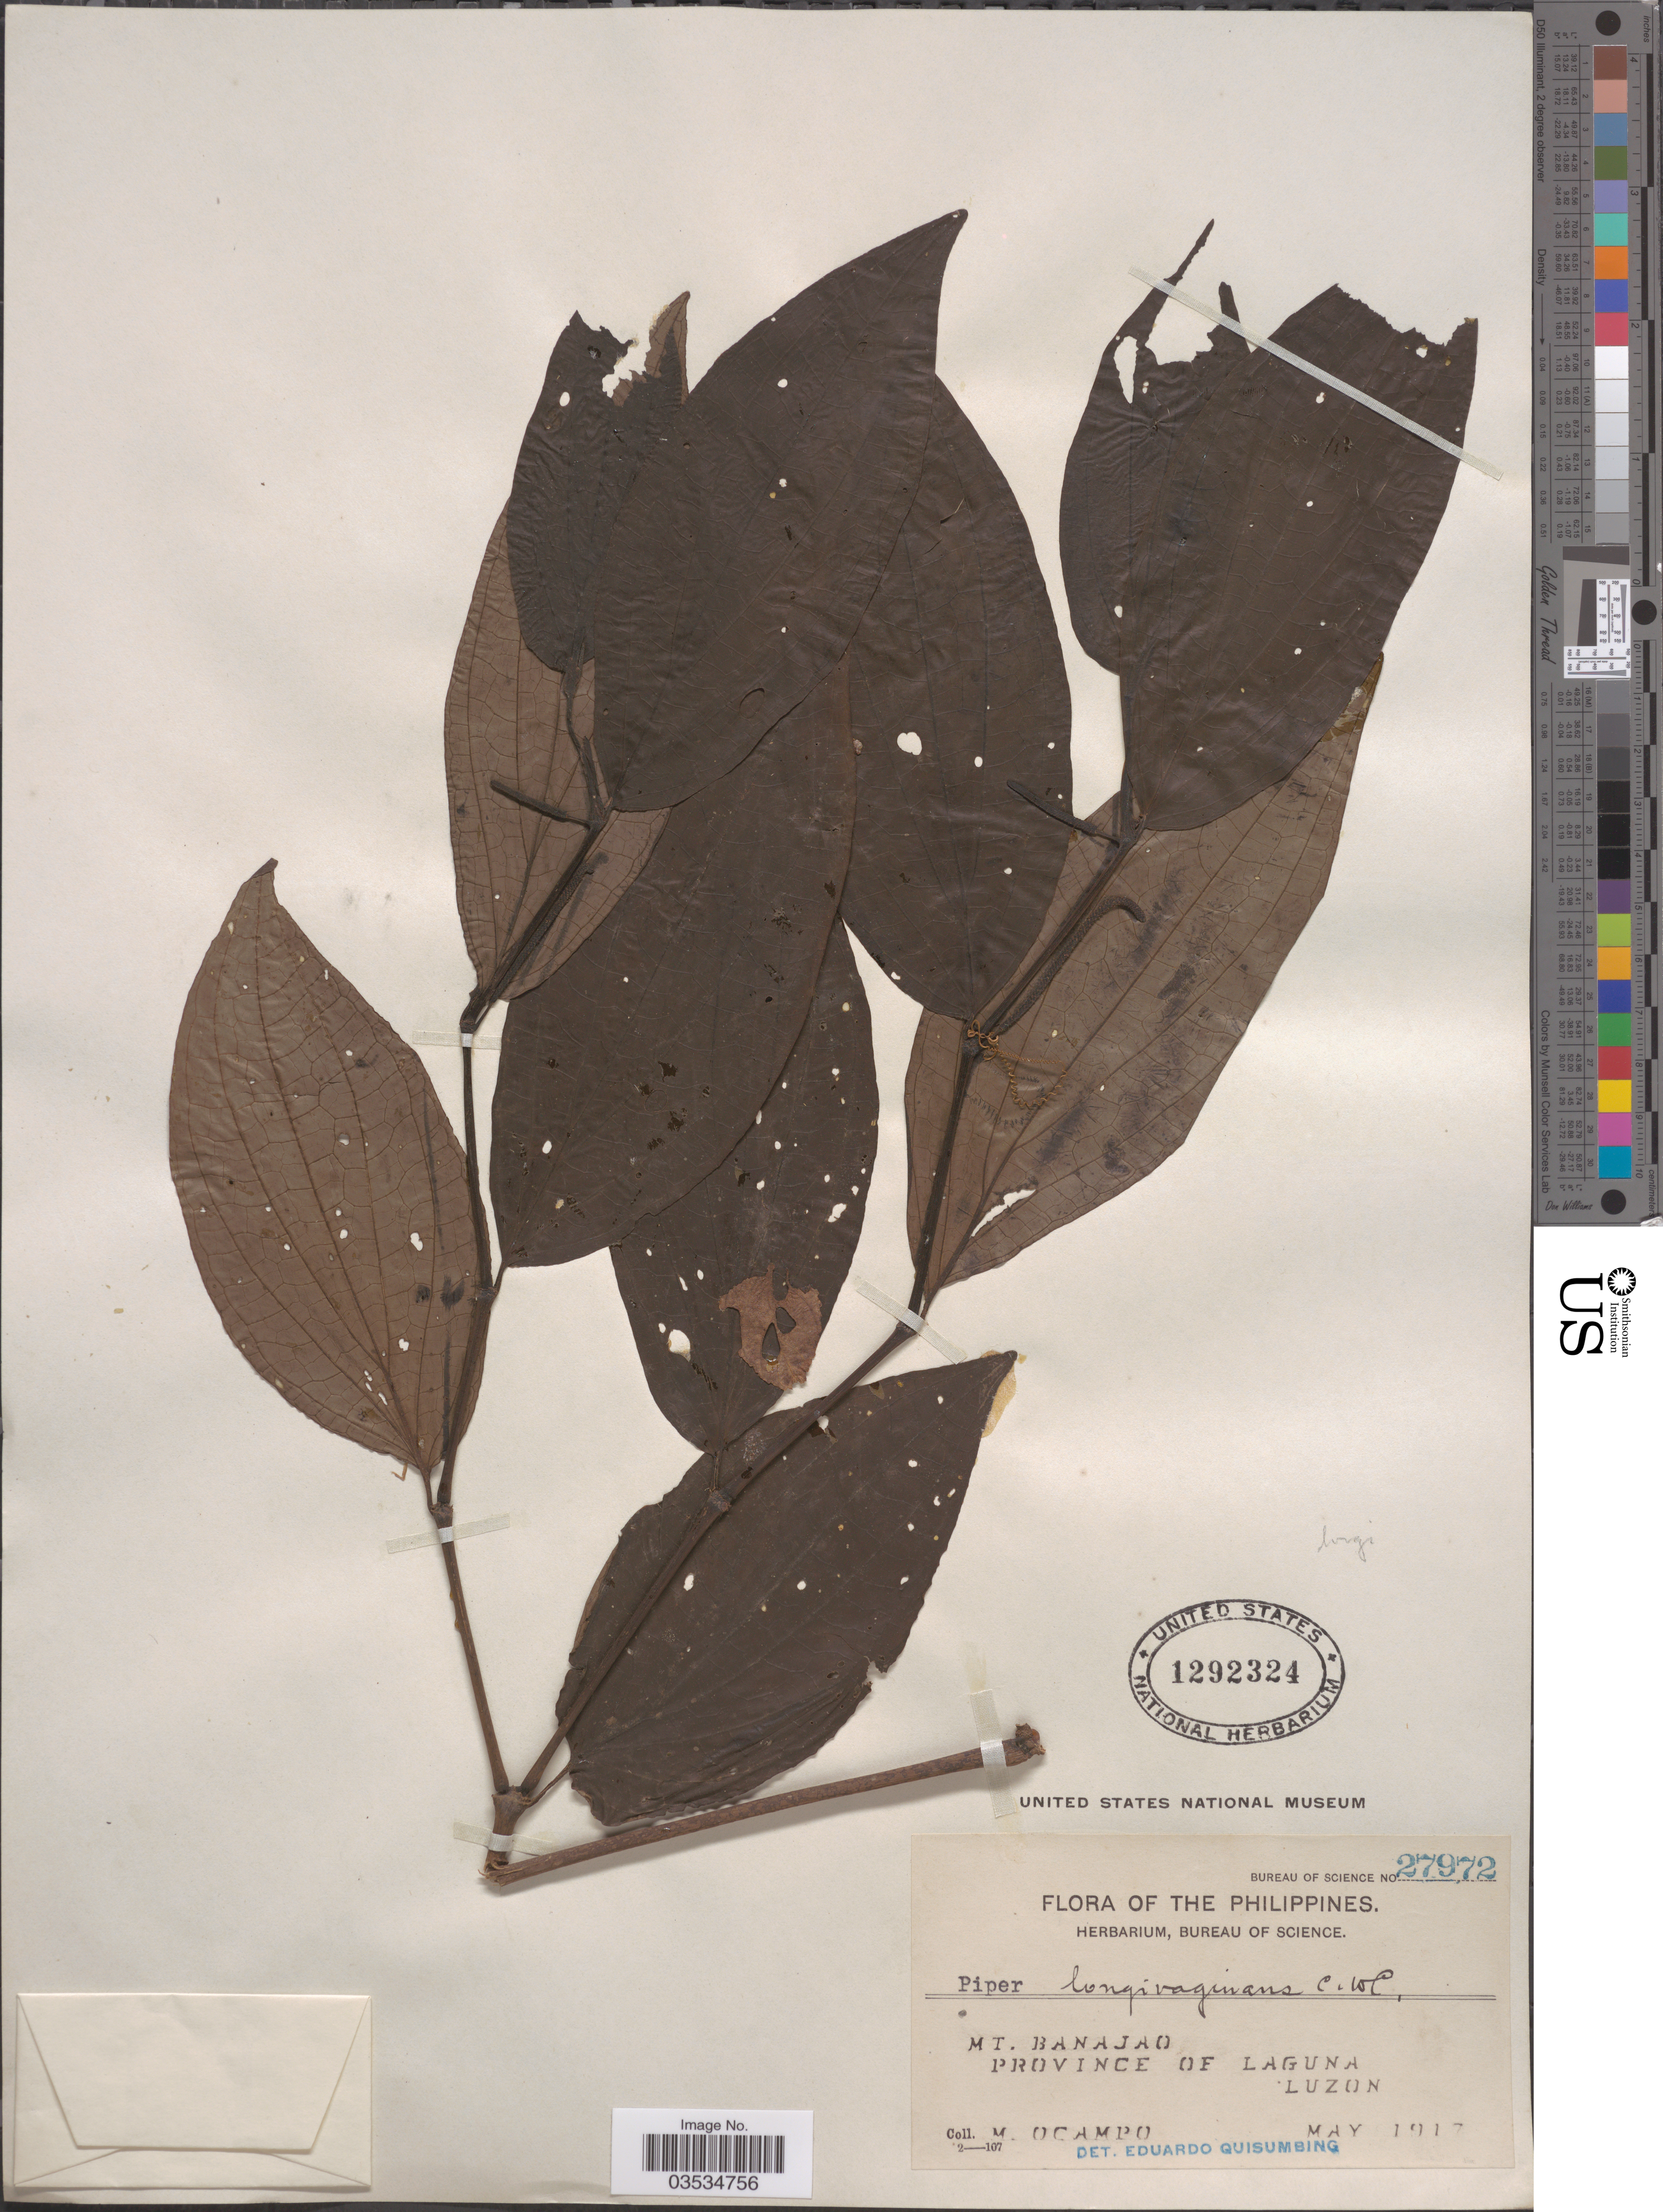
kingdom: Plantae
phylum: Tracheophyta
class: Magnoliopsida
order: Piperales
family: Piperaceae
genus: Piper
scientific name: Piper longivaginans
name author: C. DC.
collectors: M. Ocampo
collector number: Bureau of Science 27972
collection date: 1917-05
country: Philippines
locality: Mt. Banajao. Province of Laguna. Luzon.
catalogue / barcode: US 1292324